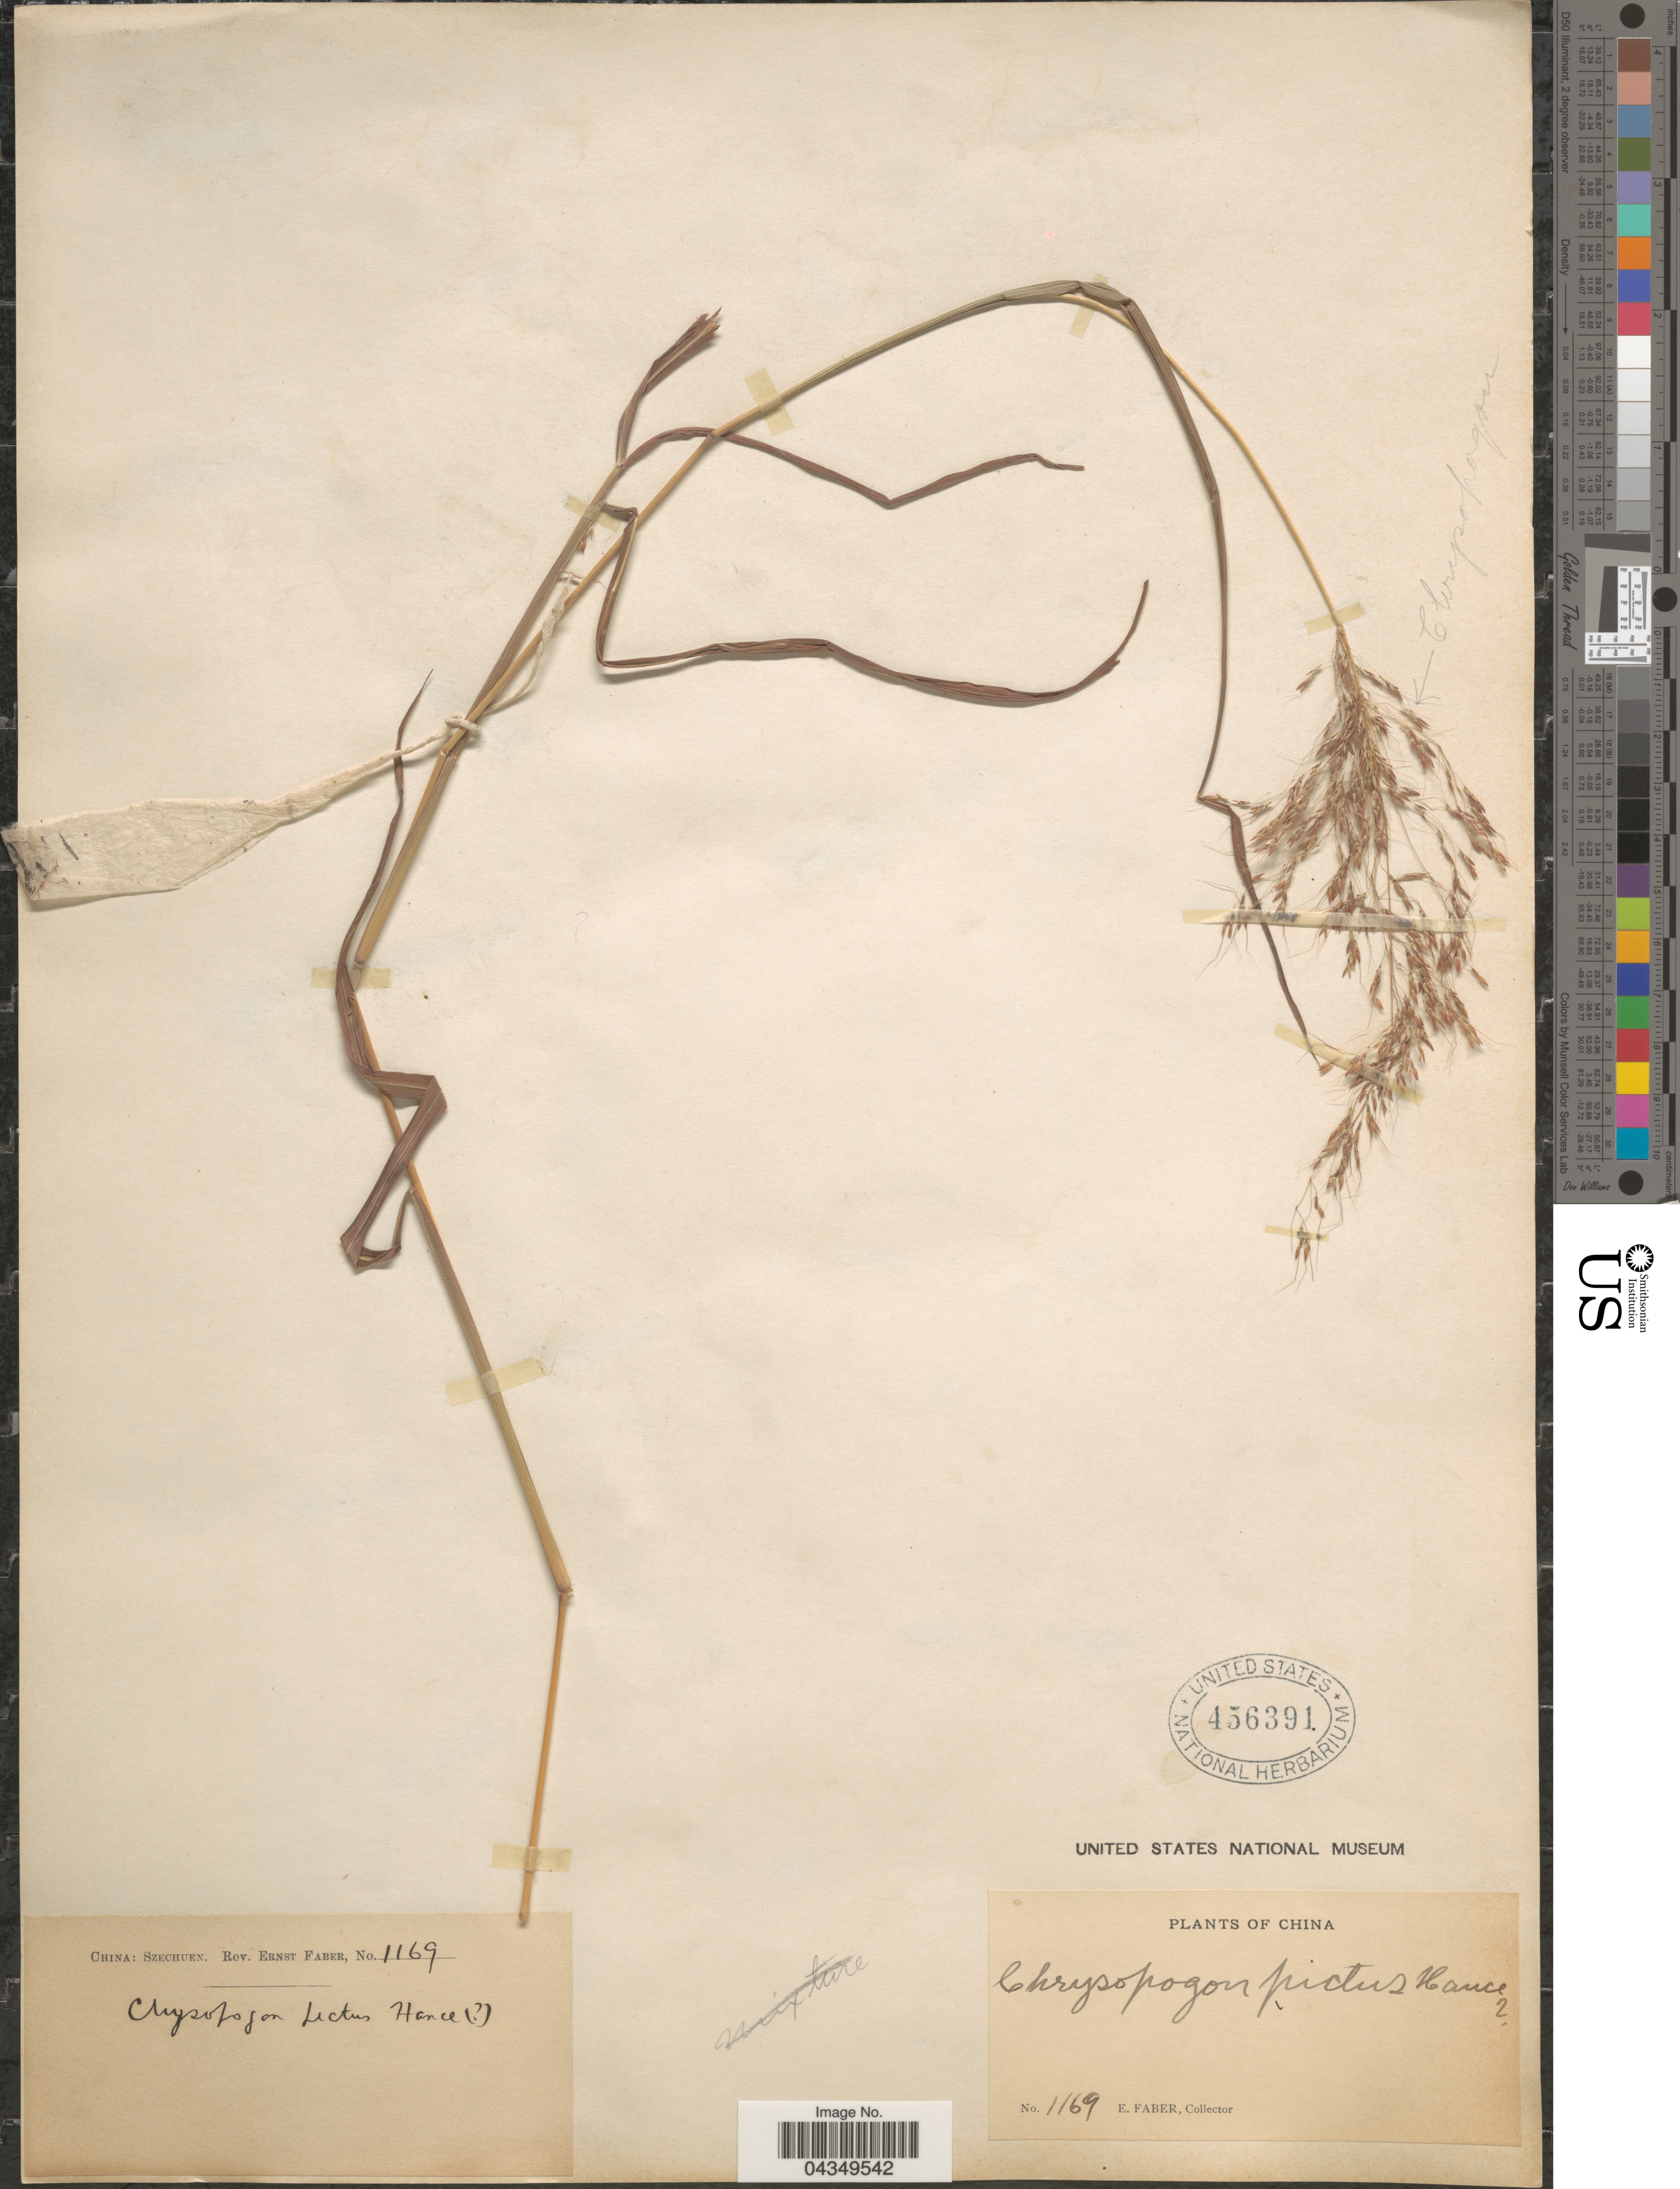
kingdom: Plantae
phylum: Tracheophyta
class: Liliopsida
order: Poales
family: Poaceae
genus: Capillipedium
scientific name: Capillipedium parviflorum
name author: (R. Br.) Stapf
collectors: E. Faber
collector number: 1169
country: China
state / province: Sichuan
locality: Szechuen.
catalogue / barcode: US 456391